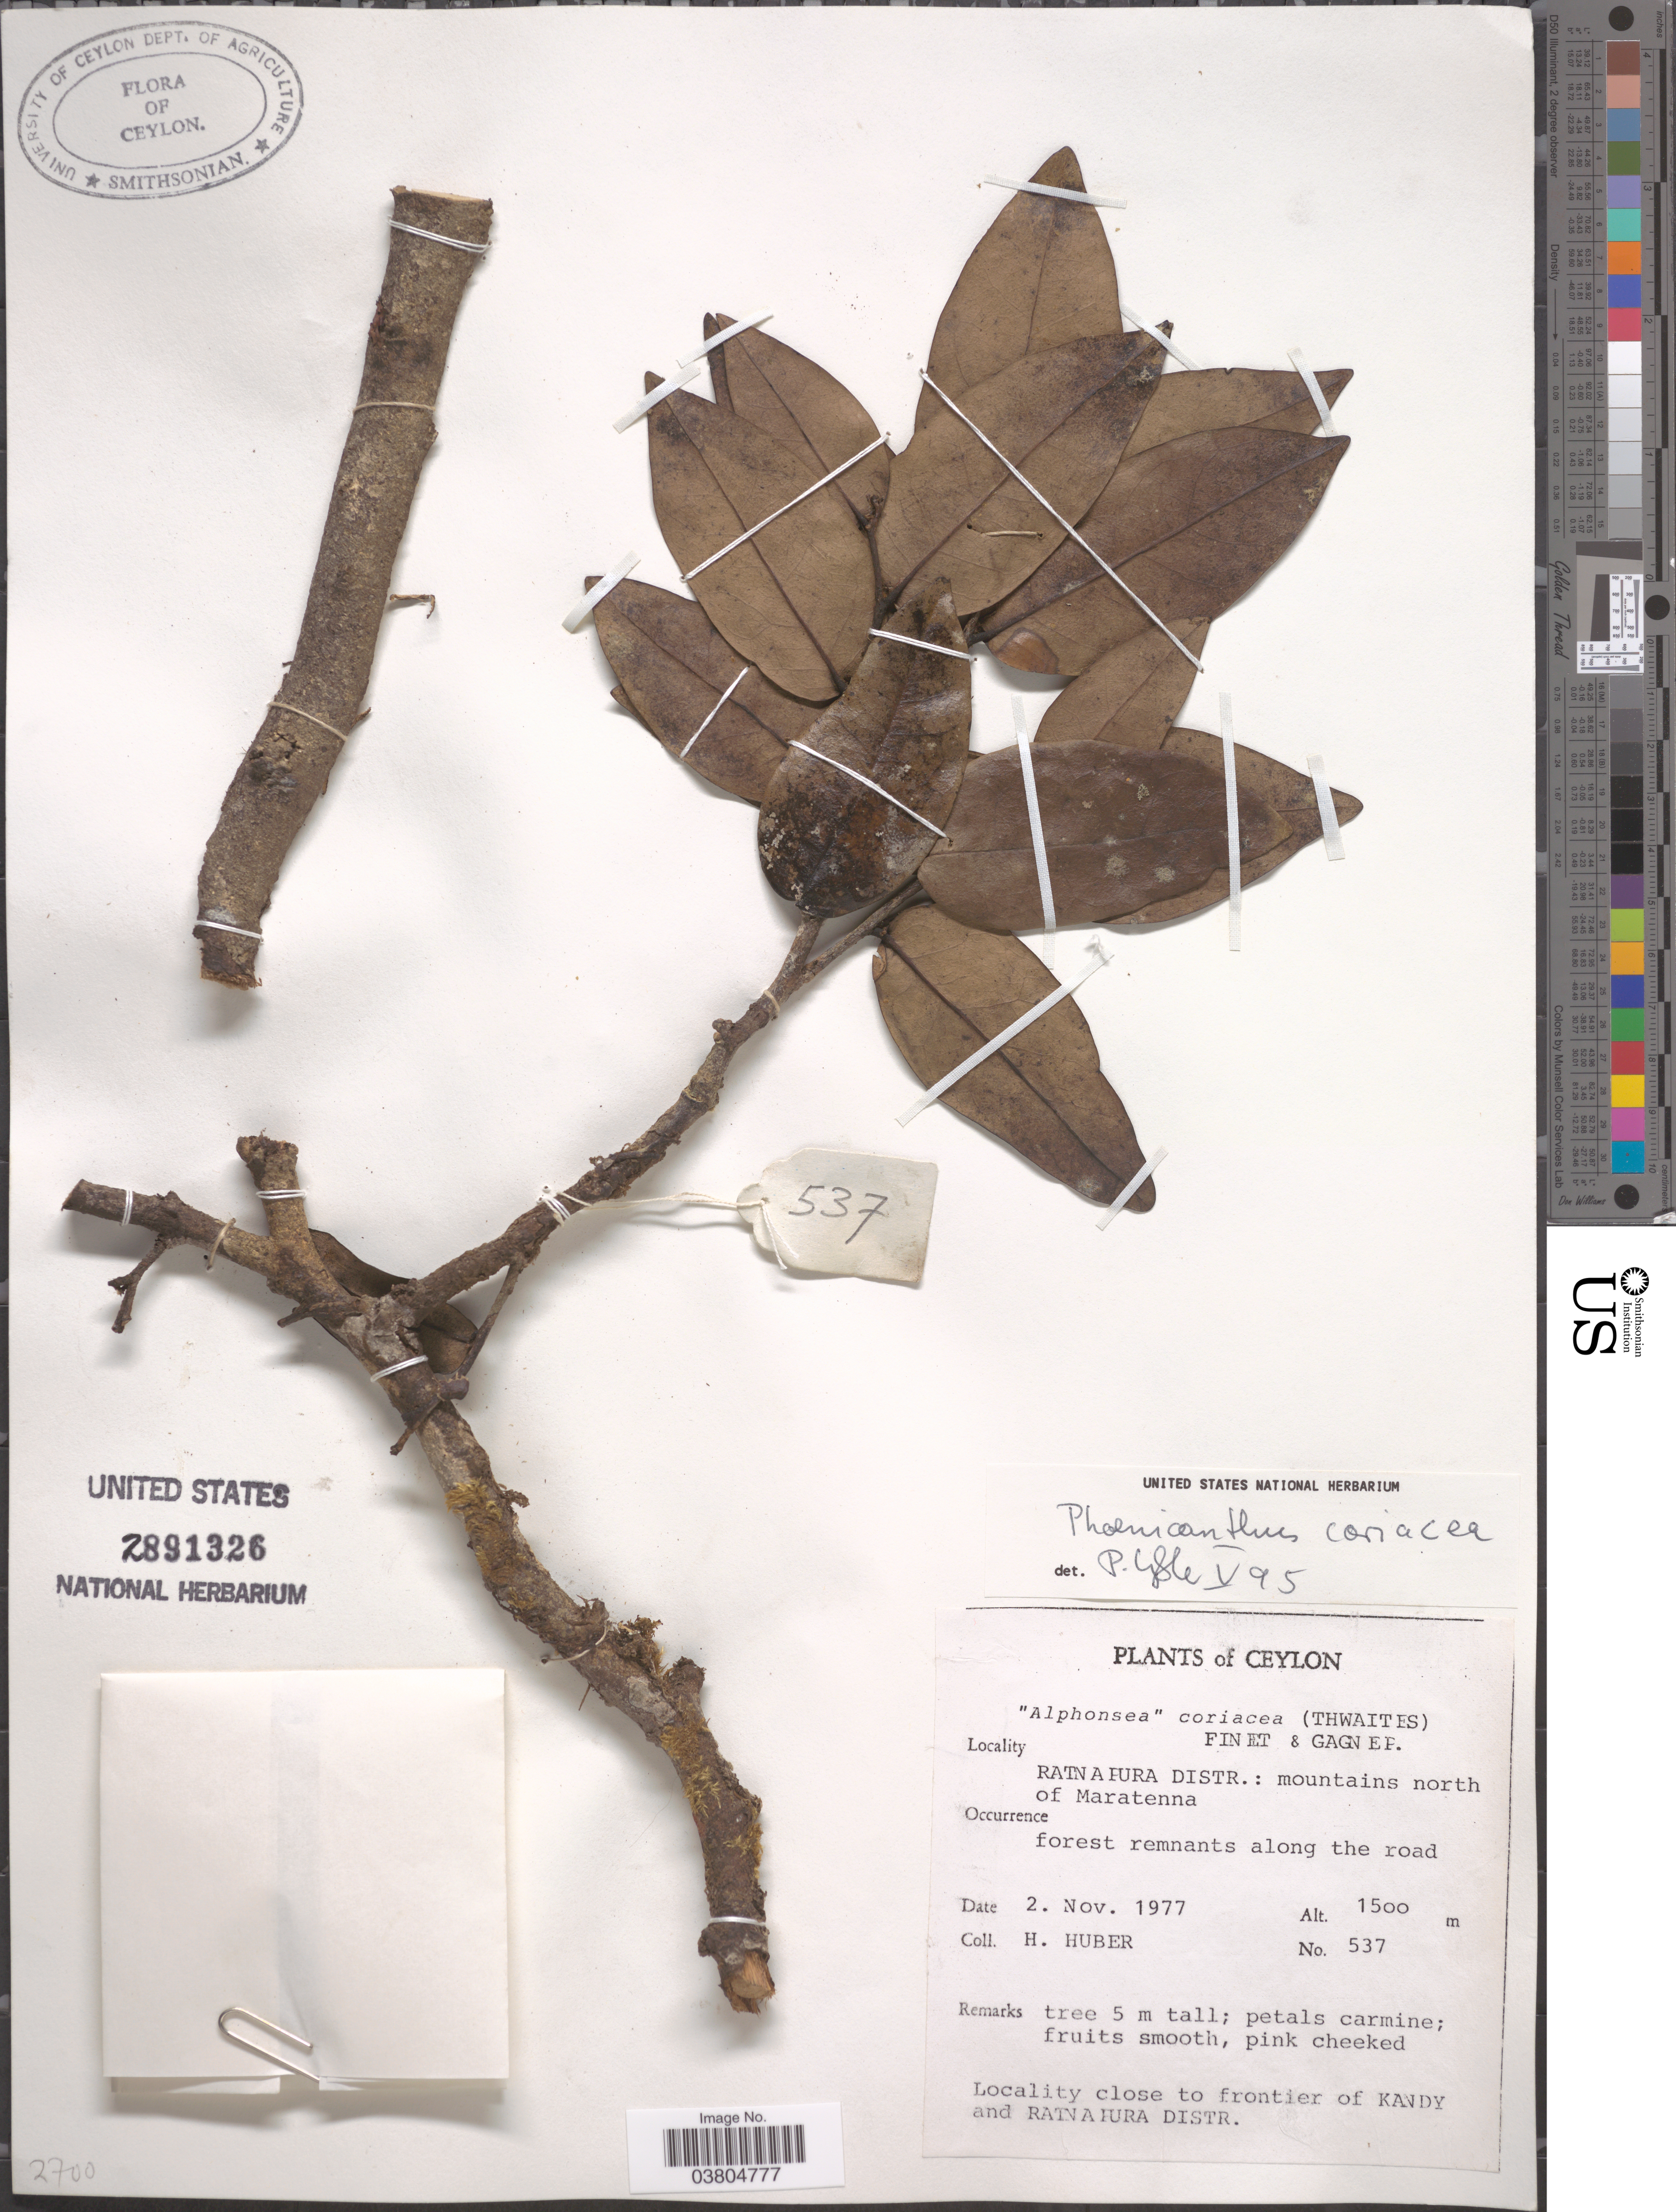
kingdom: Plantae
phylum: Tracheophyta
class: Magnoliopsida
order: Magnoliales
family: Annonaceae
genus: Phoenicanthus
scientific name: Phoenicanthus coriacea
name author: (Thwaites) H. Huber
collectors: H. Huber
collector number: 537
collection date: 1977-11-02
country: Sri Lanka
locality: Ceylon. Ratnapura Distr.: mountains north of Maratenna.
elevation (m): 1500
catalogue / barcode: US 2891326